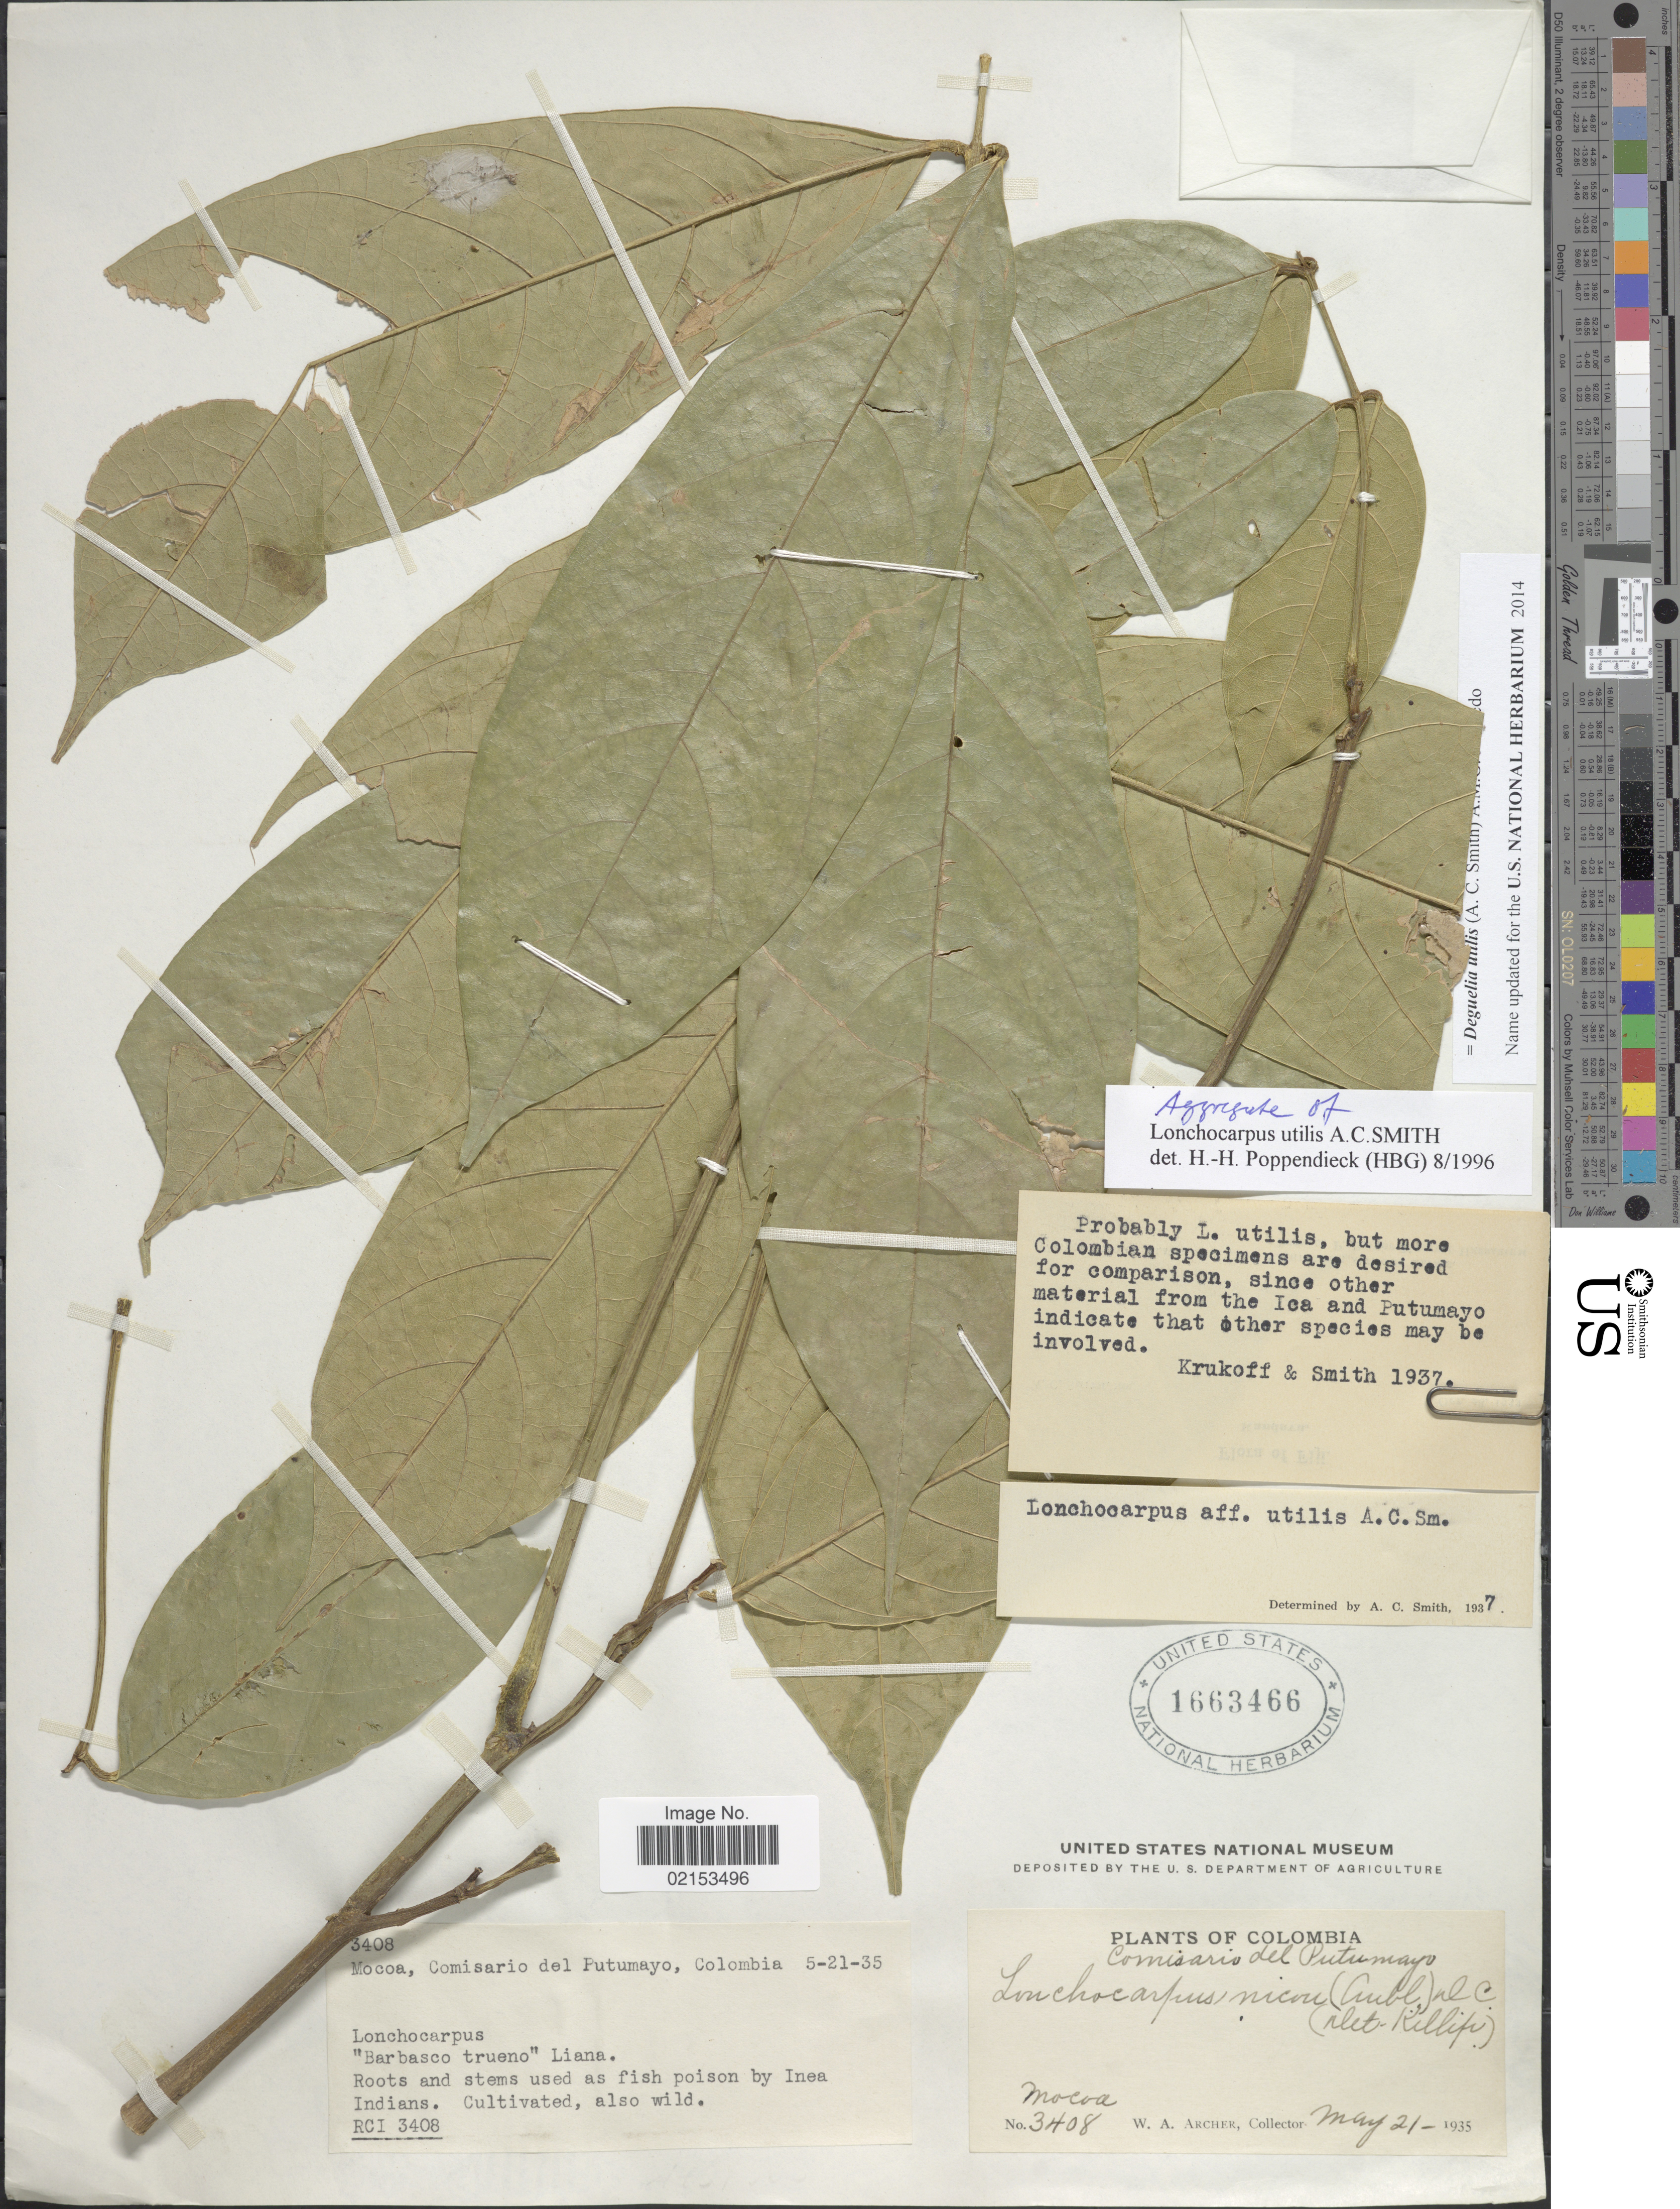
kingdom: Plantae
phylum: Tracheophyta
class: Magnoliopsida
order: Fabales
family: Fabaceae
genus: Deguelia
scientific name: Deguelia utilis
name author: (A.C. Sm.) A.M.G. Azevedo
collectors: W. A. Archer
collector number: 3408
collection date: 1935-05-21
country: Colombia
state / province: Putumayo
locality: Mocoa, Comisario del Putumayo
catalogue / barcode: US 1663466